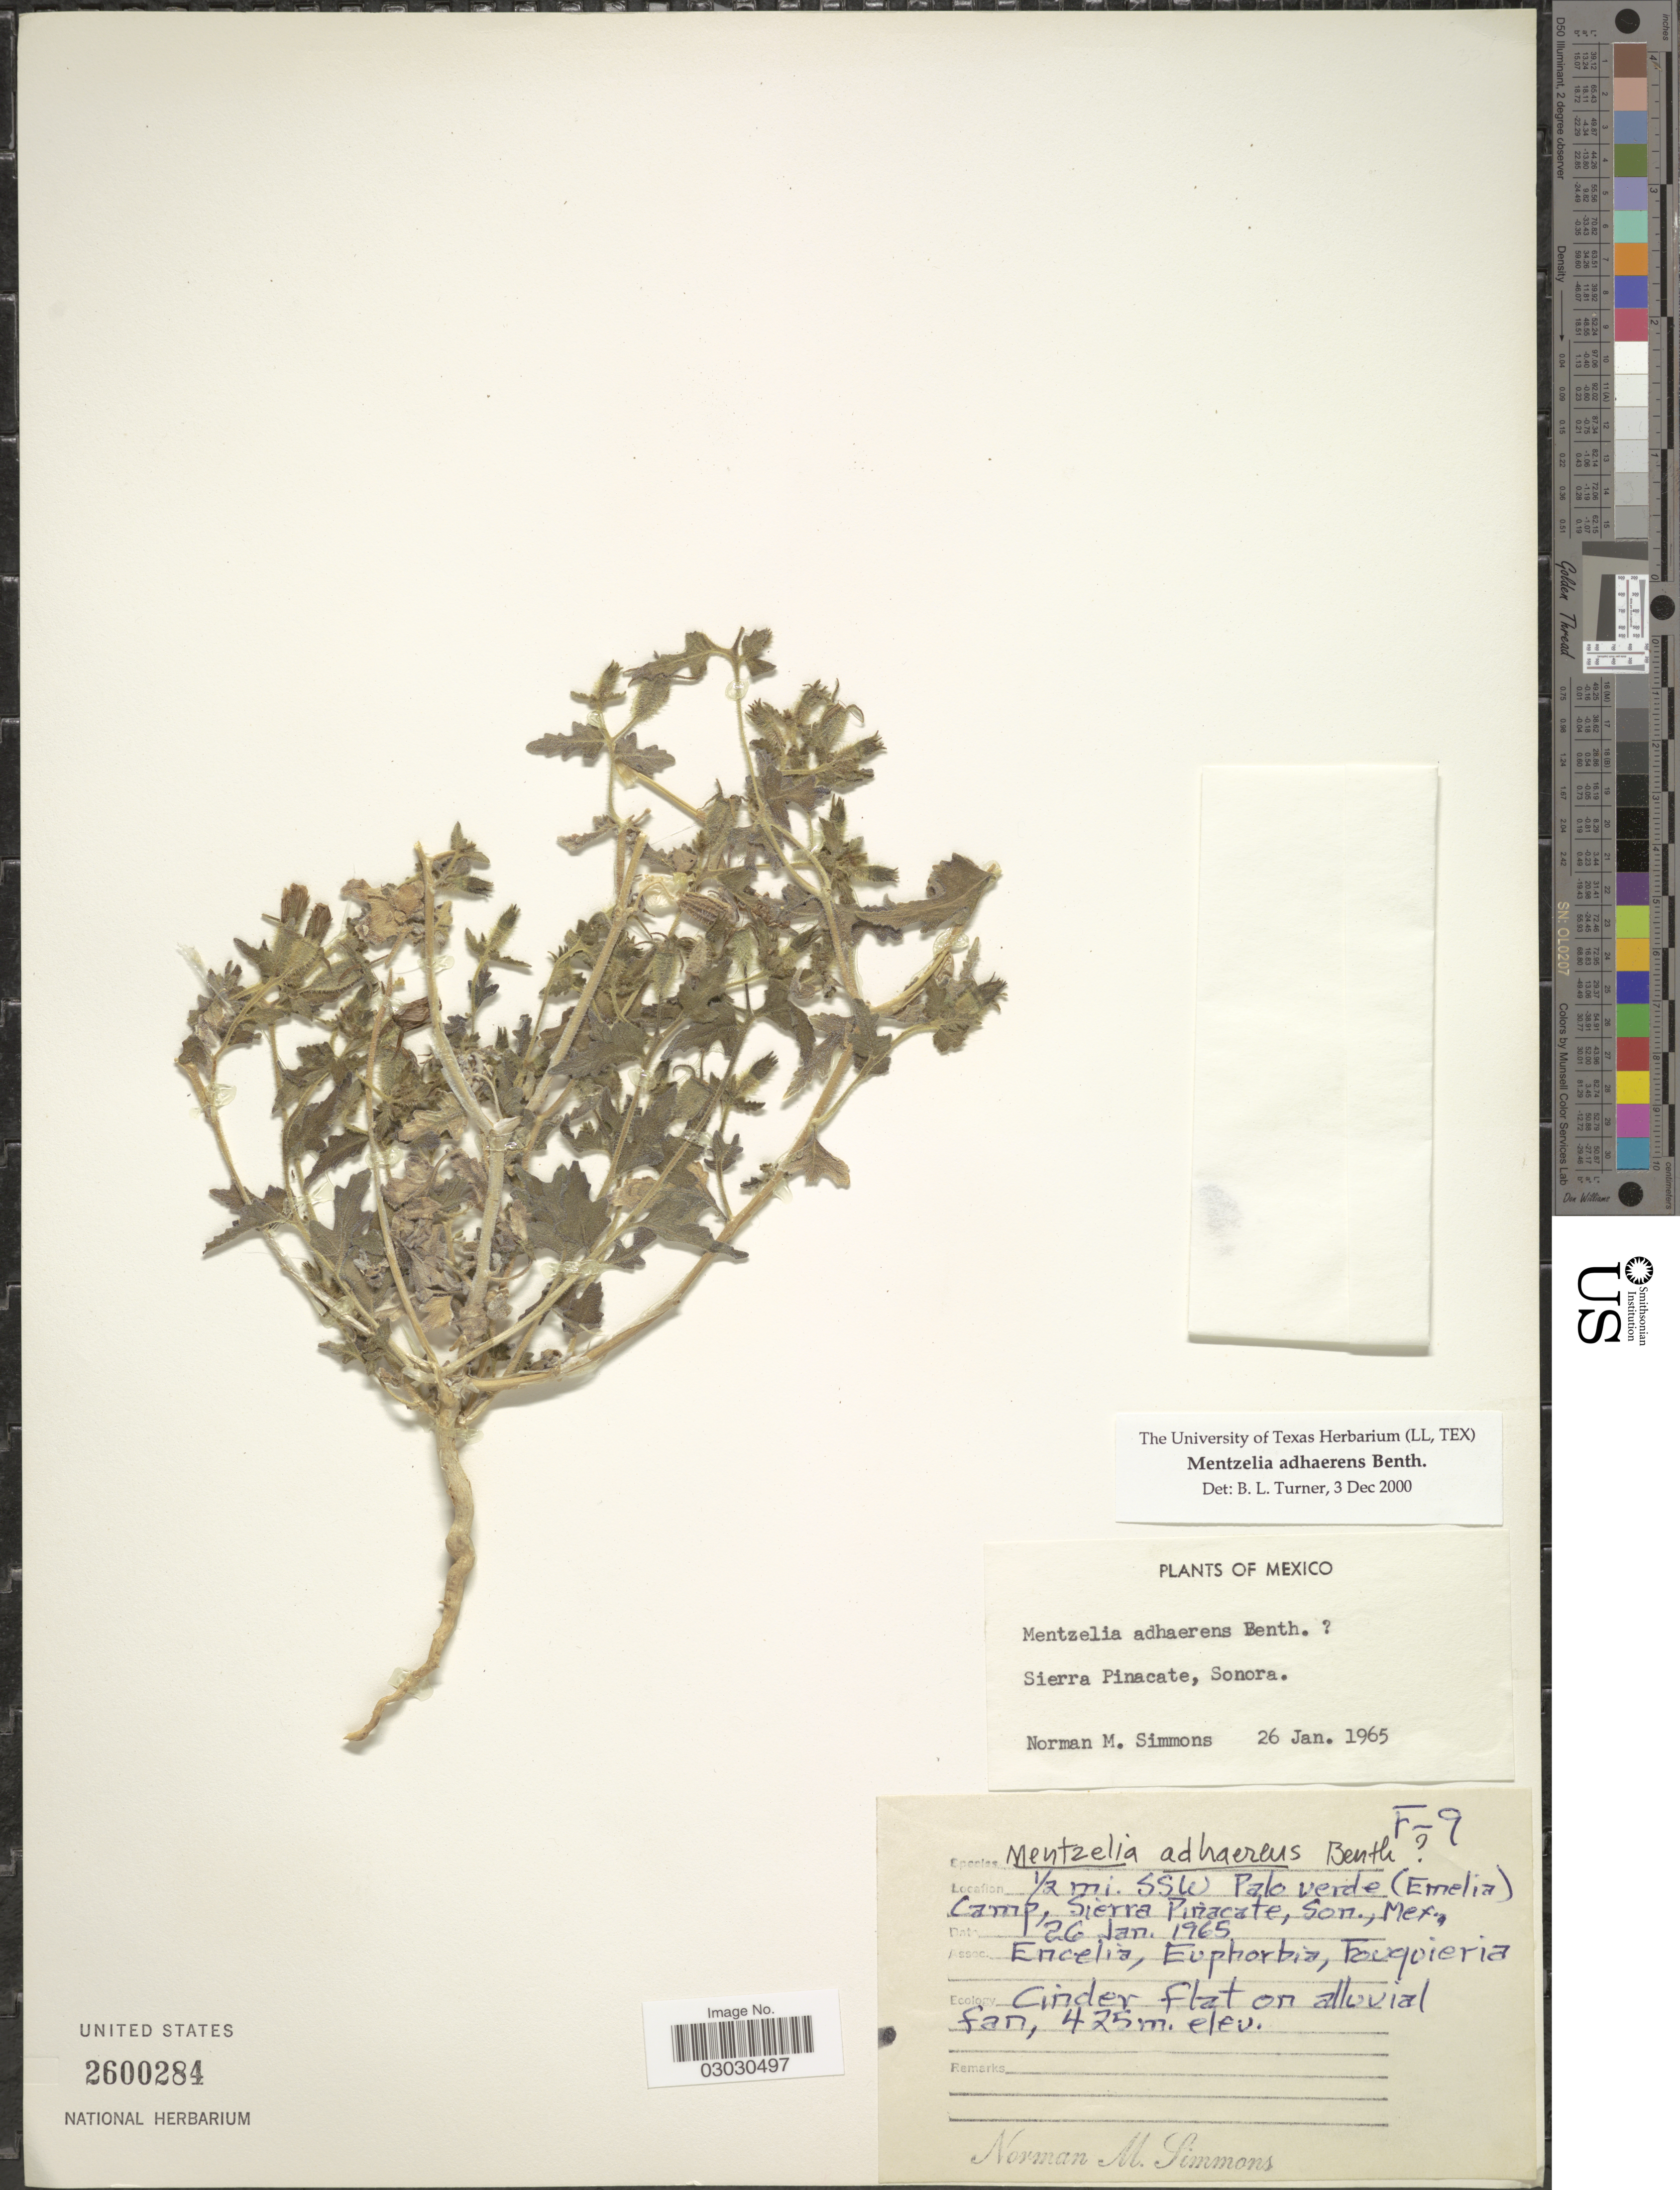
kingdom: Plantae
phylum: Tracheophyta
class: Magnoliopsida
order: Cornales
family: Loasaceae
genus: Mentzelia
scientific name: Mentzelia adhaerens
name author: Benth.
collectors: N. M. Simmons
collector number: F-9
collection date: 1965-01-26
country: Mexico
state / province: Sonora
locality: ½ mi. SSW. Palo verde (Emelia) Camp, Sierra Pinacate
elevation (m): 425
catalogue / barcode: US 2600284